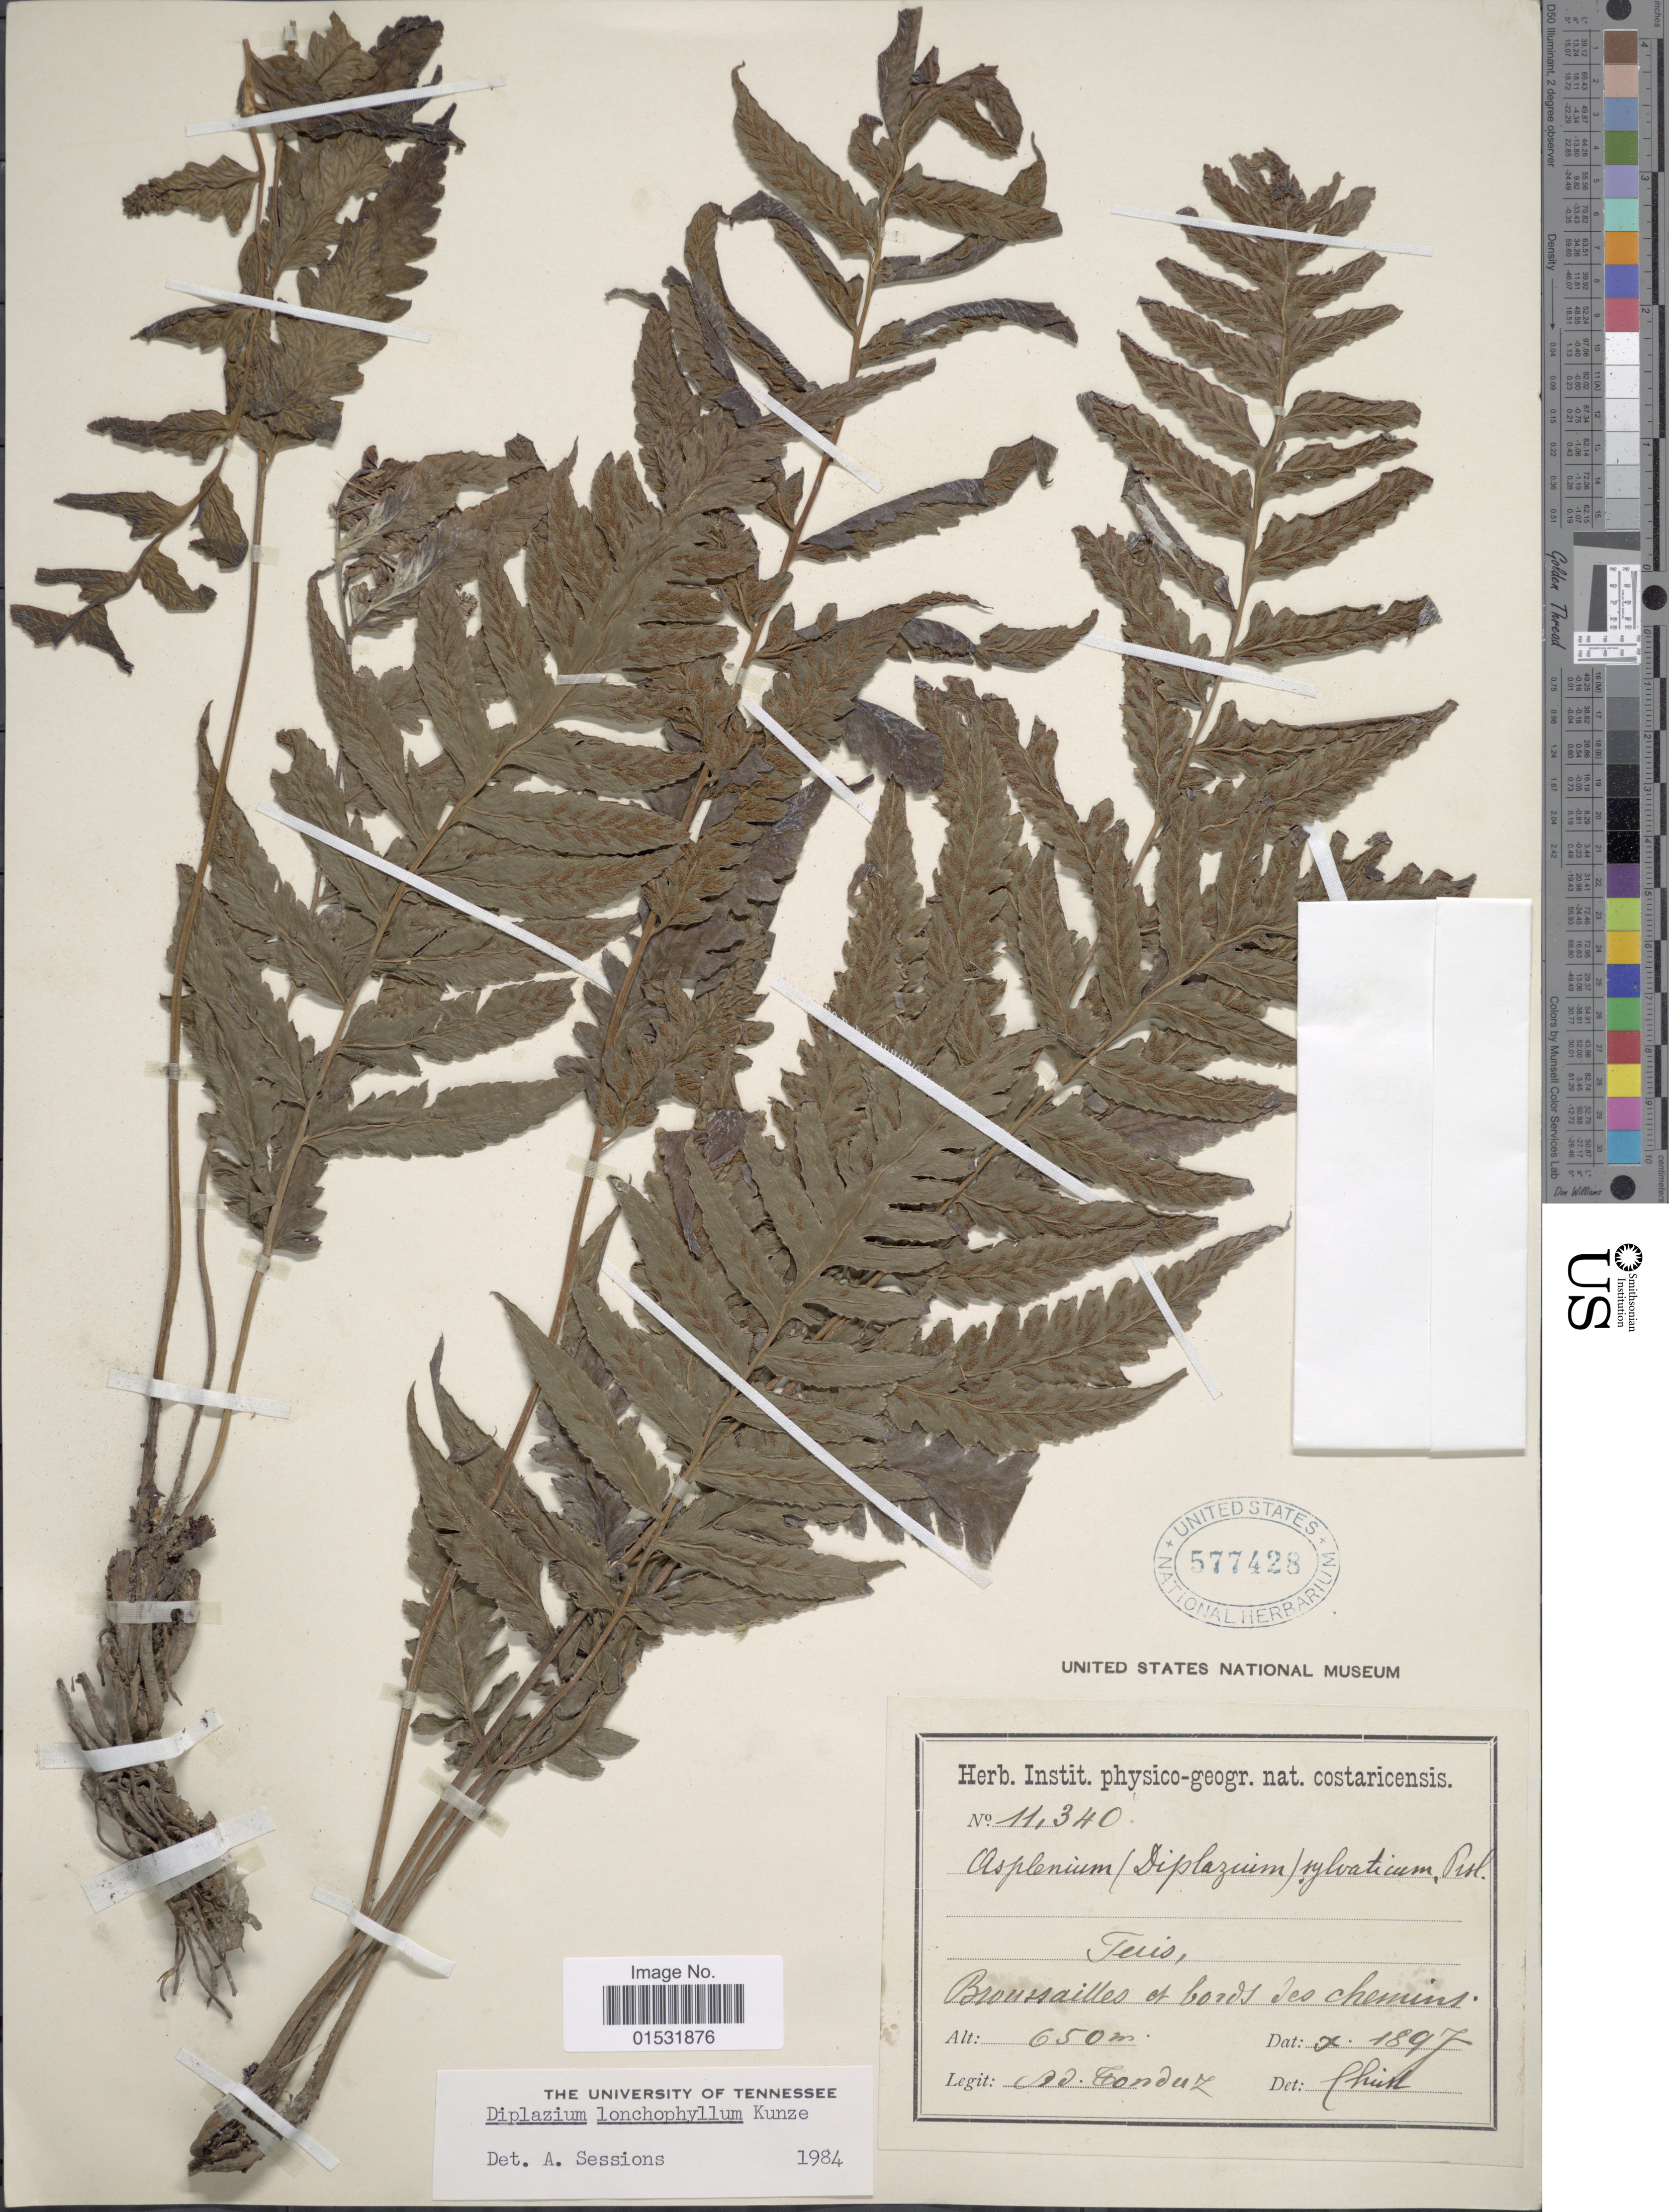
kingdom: Plantae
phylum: Tracheophyta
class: Polypodiopsida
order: Polypodiales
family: Athyriaceae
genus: Diplazium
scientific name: Diplazium lonchophyllum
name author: Kunze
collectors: A. Fonduz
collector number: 11340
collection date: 1897-10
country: Costa Rica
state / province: Cartago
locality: Tuis, broussailles et bords des chemins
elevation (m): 650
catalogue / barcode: US 577428